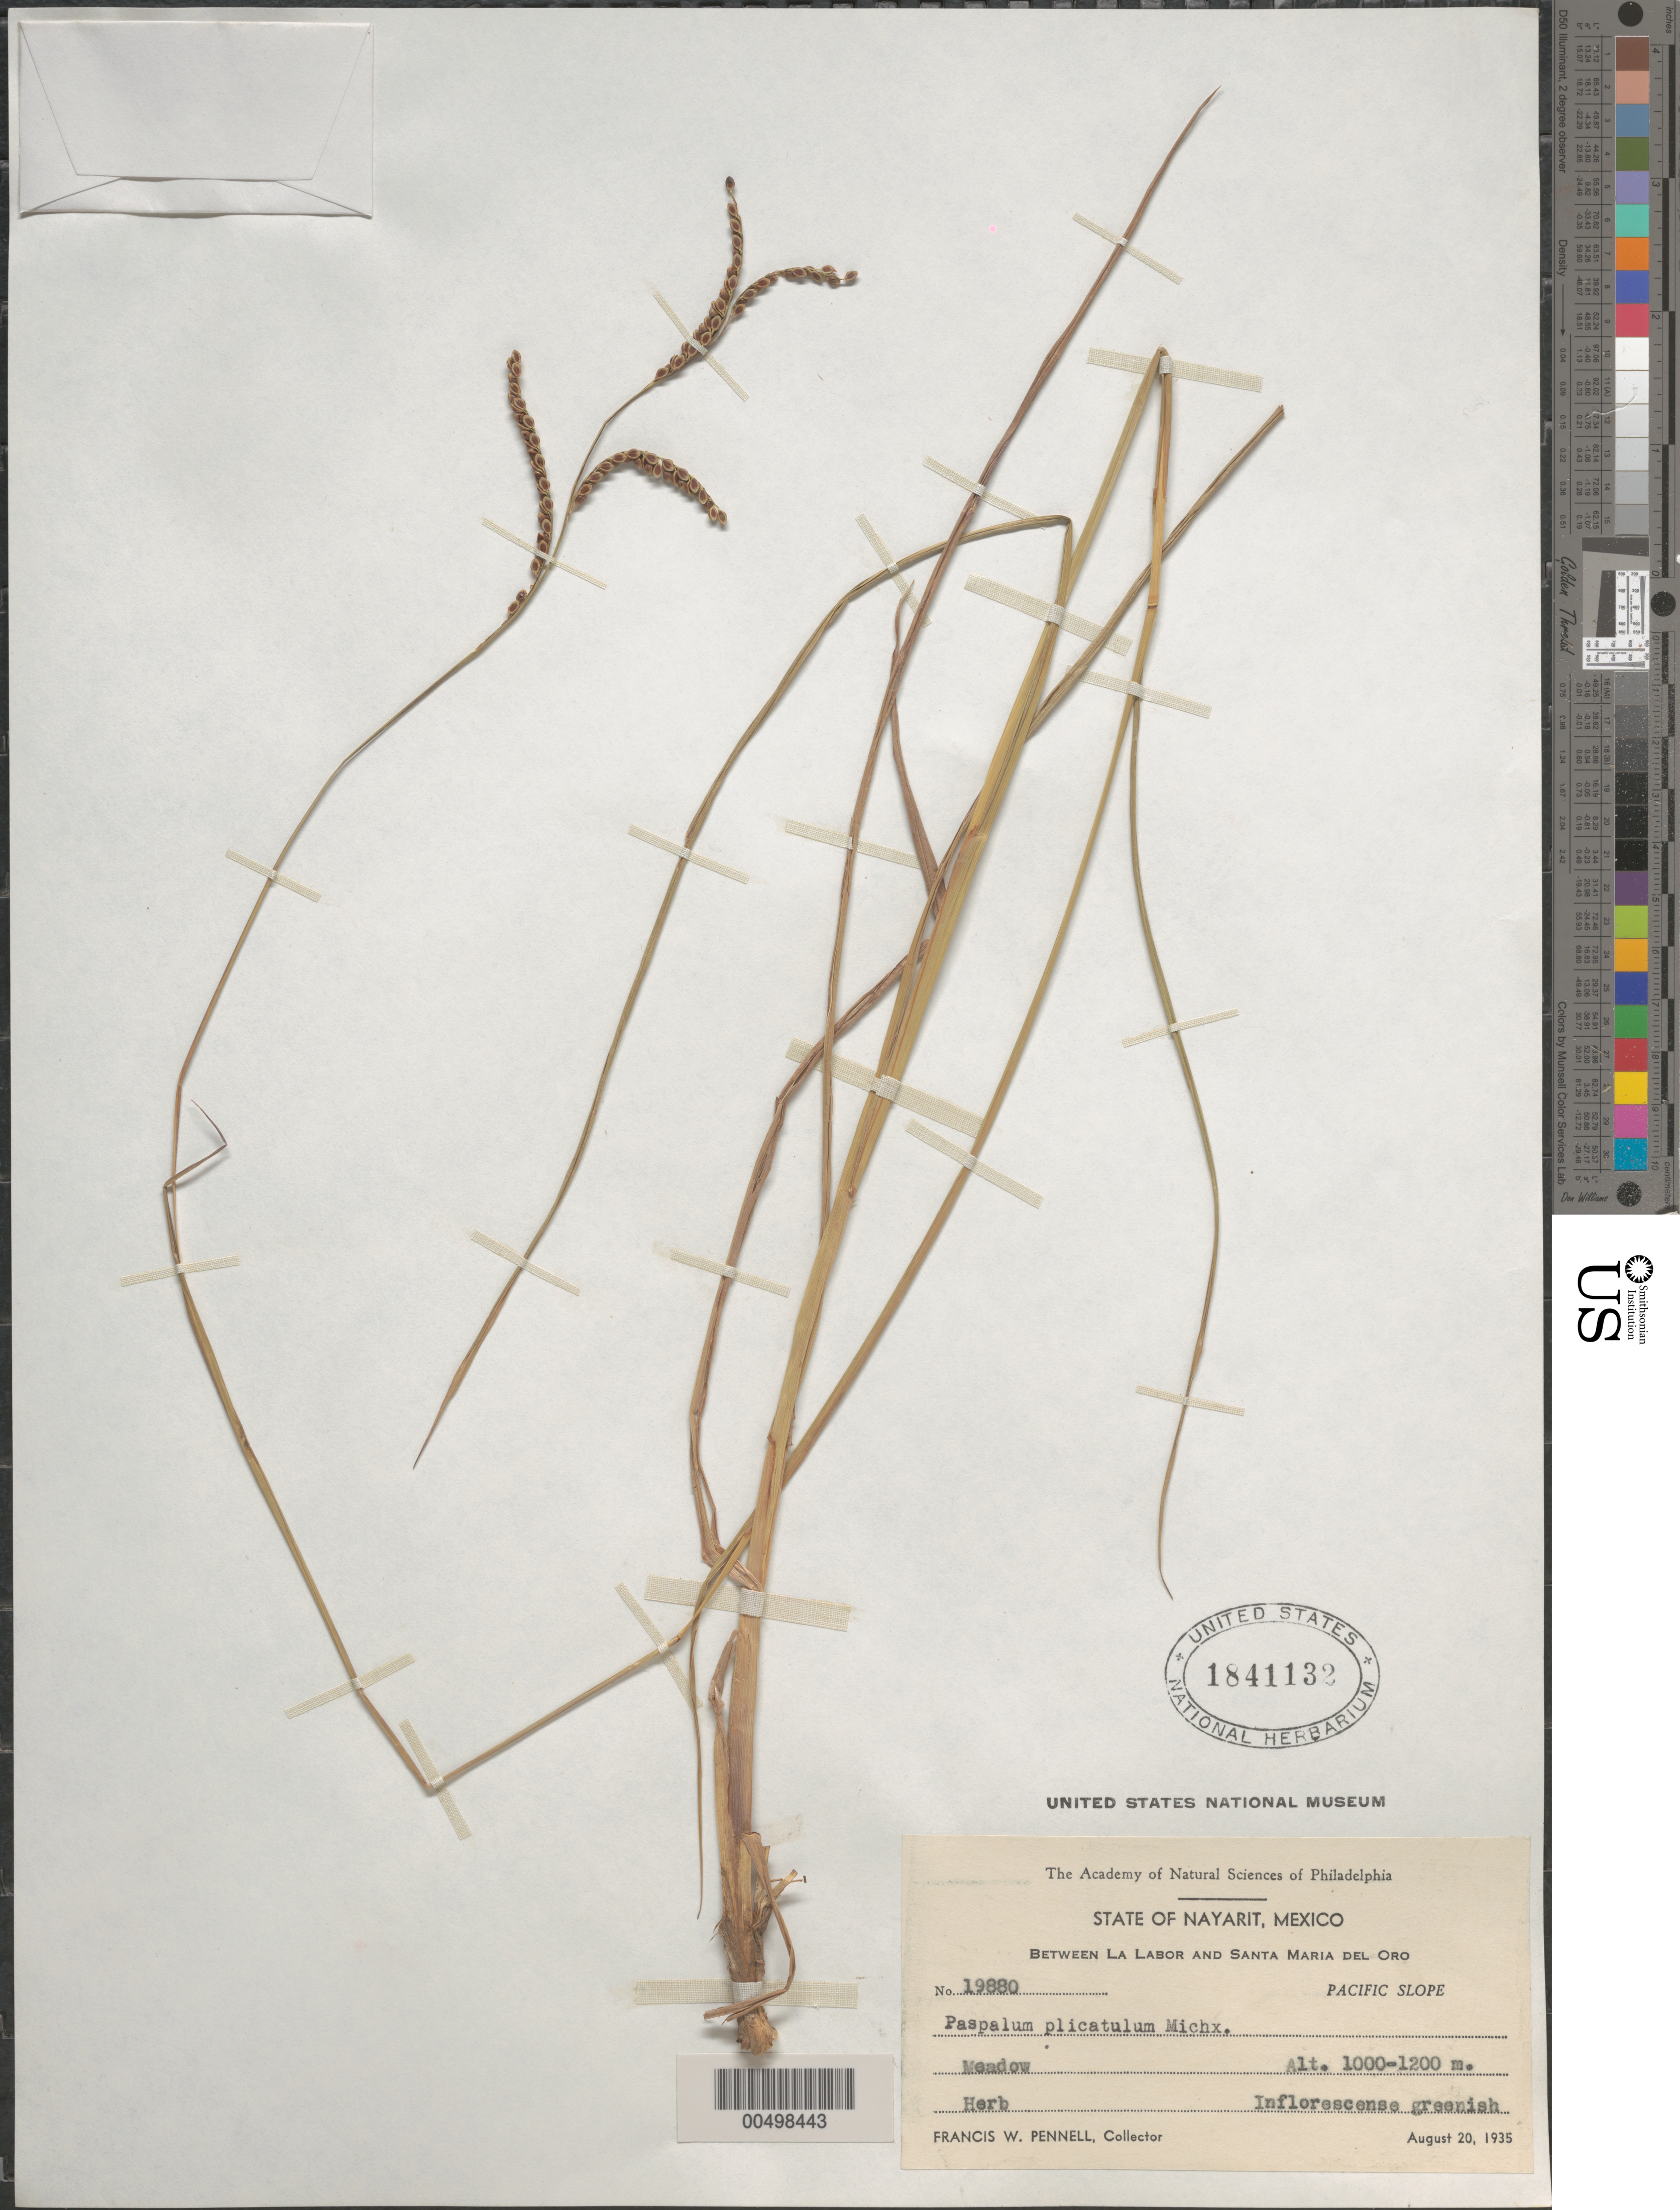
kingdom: Plantae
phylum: Tracheophyta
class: Liliopsida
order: Poales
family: Poaceae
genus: Paspalum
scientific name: Paspalum plicatulum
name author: Michx.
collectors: F. W. Pennell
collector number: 19880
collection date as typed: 20 Aug 1935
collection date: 1935-08-20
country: Mexico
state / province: Nayarit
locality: Between La Labor & Santa Maria del Oro, Pacific Slope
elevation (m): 1000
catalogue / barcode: US 1841132